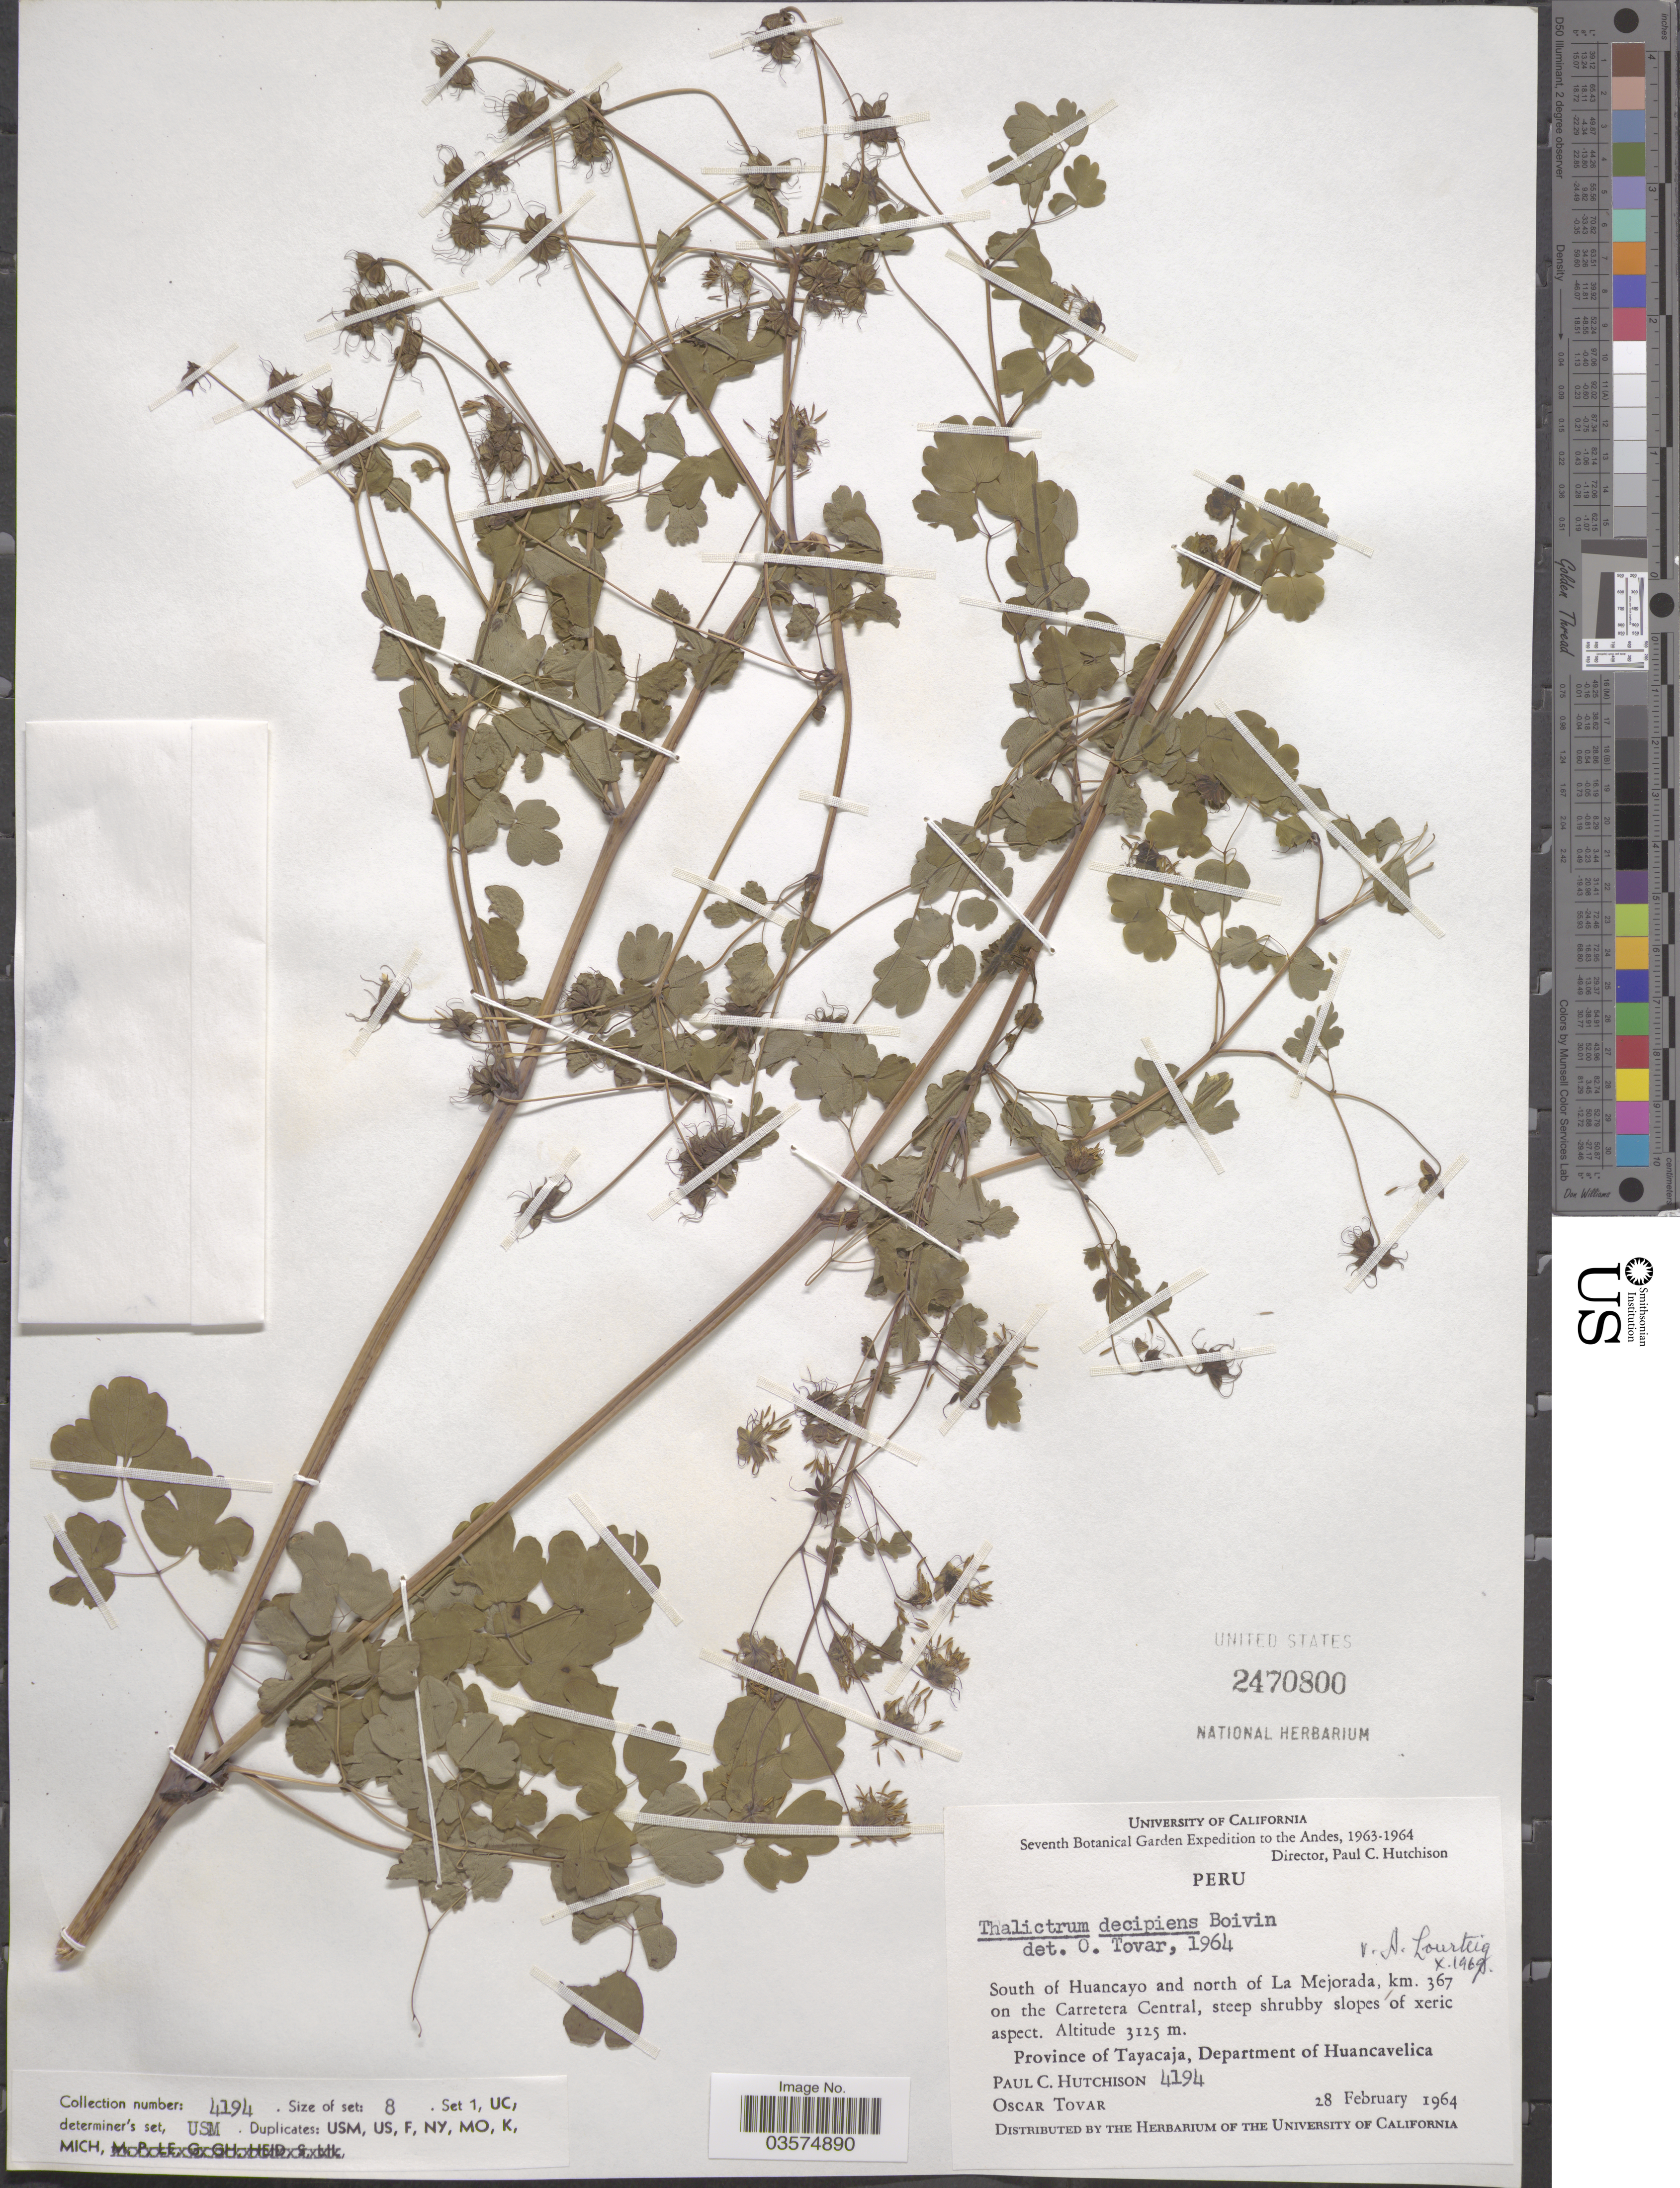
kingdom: Plantae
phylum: Tracheophyta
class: Magnoliopsida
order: Ranunculales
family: Ranunculaceae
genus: Thalictrum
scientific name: Thalictrum decipiens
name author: B. Boivin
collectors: P. C. Hutchison & Ó. Tovar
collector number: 4194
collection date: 1964-02-28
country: Peru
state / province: Huancavelica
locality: The Andes. South of Huancayo and north of La Mejorada, km. 367 on the Carretera Central. Province of Tayacaja, Department of Huancavelica.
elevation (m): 3125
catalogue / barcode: US 2470800